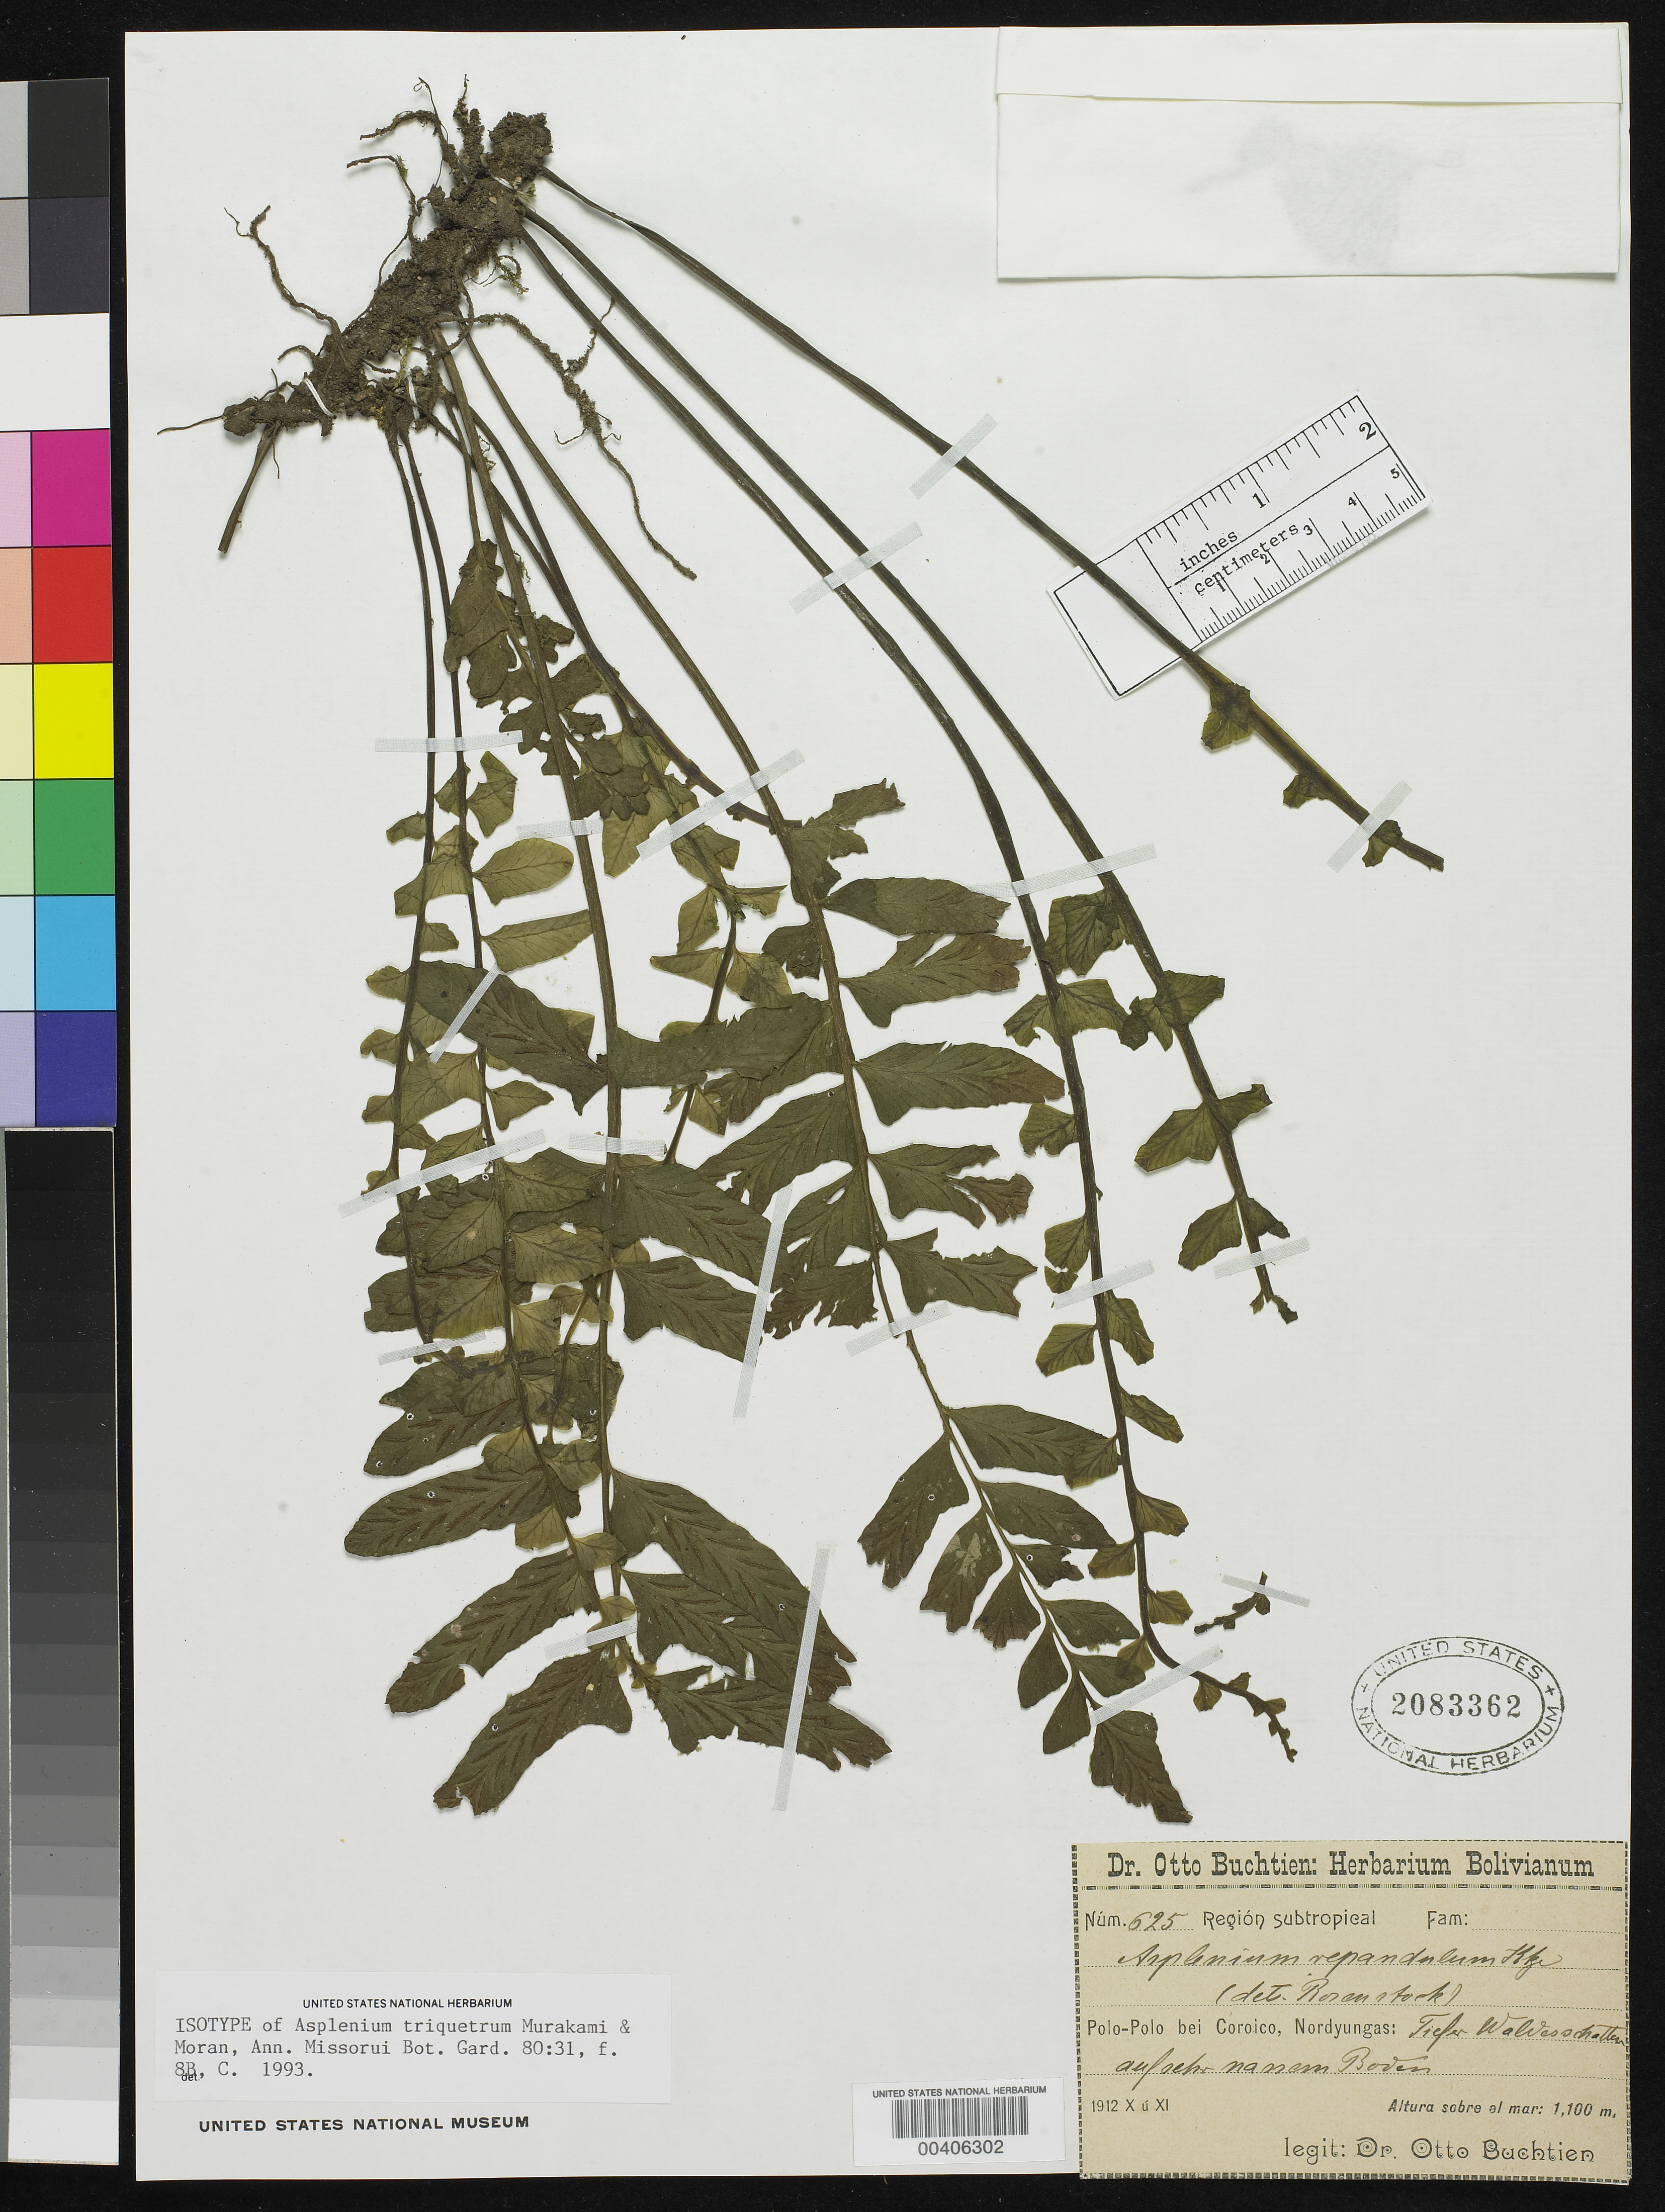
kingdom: Plantae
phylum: Tracheophyta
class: Polypodiopsida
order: Polypodiales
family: Aspleniaceae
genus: Asplenium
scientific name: Asplenium triquetrum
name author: N. Murak. & R.C. Moran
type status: Isotype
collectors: O. Buchtien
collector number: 625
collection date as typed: Oct 1912 to -- Nov 1912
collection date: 1912-10/1912-11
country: Bolivia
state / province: La Paz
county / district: Nor Yungas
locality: Polo-Polo near Coroico.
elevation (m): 1100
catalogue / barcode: US 2083362